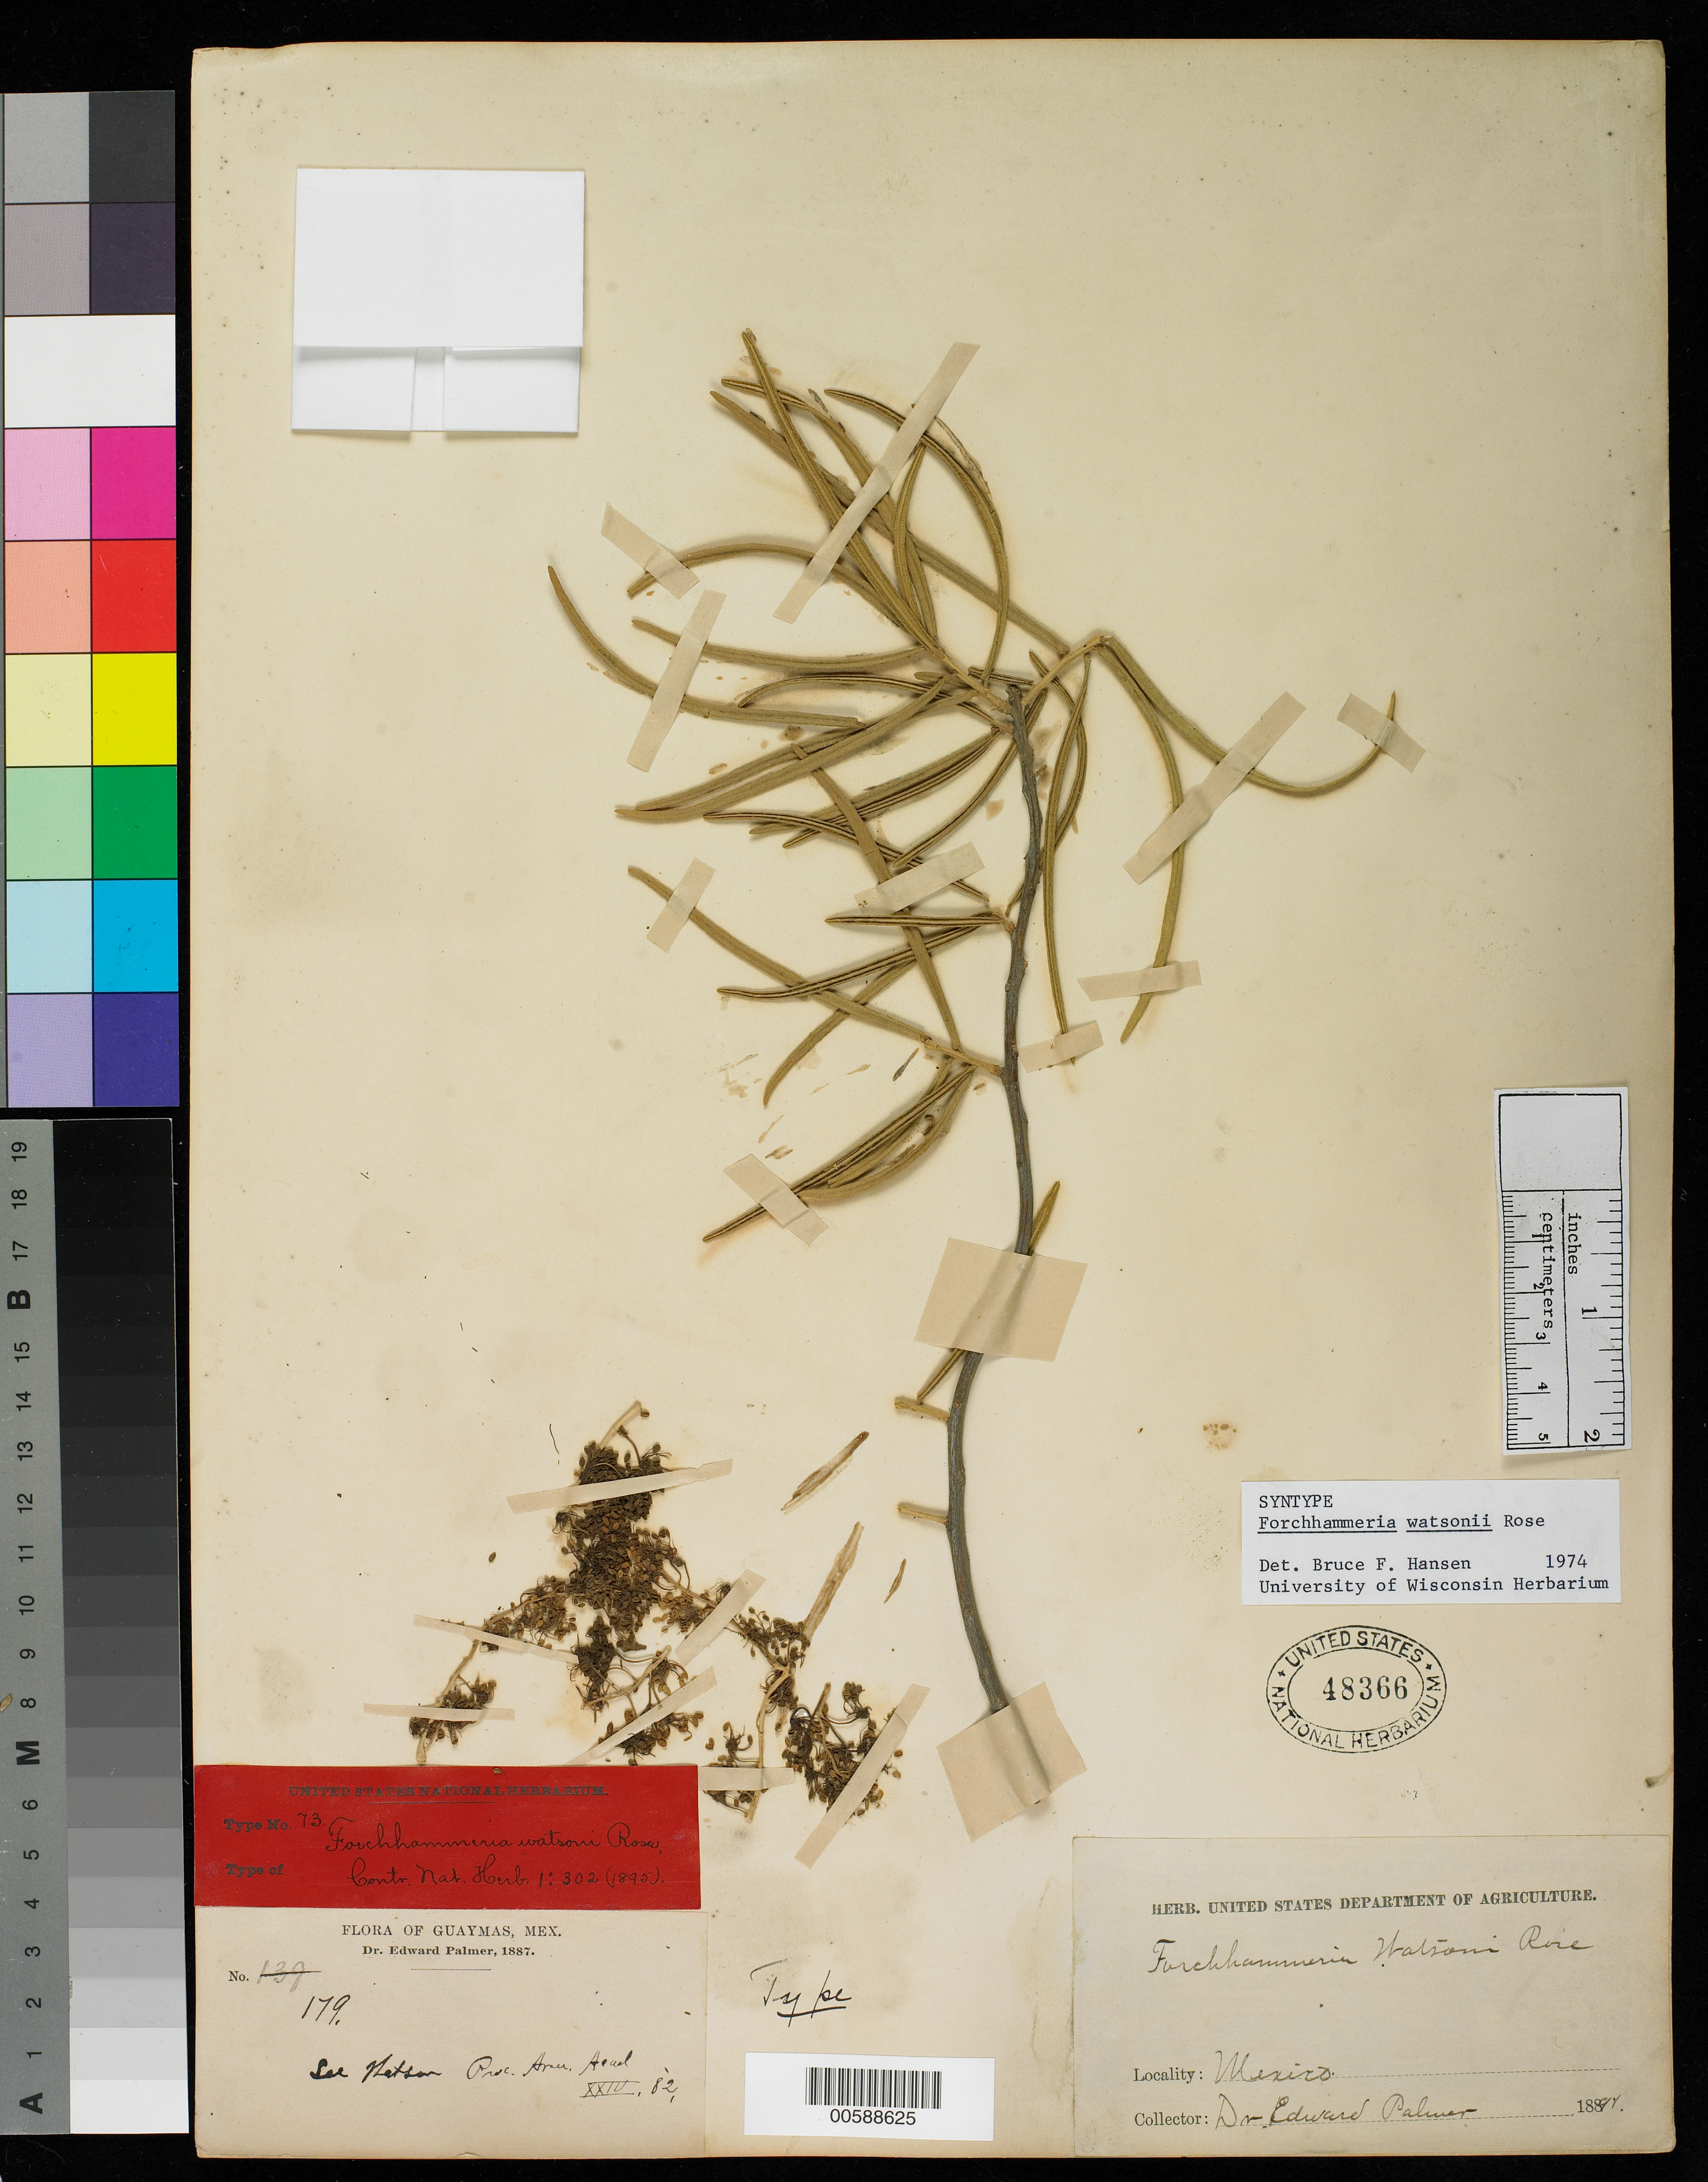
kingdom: Plantae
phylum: Tracheophyta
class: Magnoliopsida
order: Brassicales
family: Stixaceae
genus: Forchhammeria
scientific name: Forchhammeria watsonii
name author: Rose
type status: Syntype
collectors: E. Palmer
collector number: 179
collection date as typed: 1887 or -- --- 1891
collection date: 1887 or 1891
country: Mexico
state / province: Sonora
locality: Guaymas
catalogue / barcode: US 48366